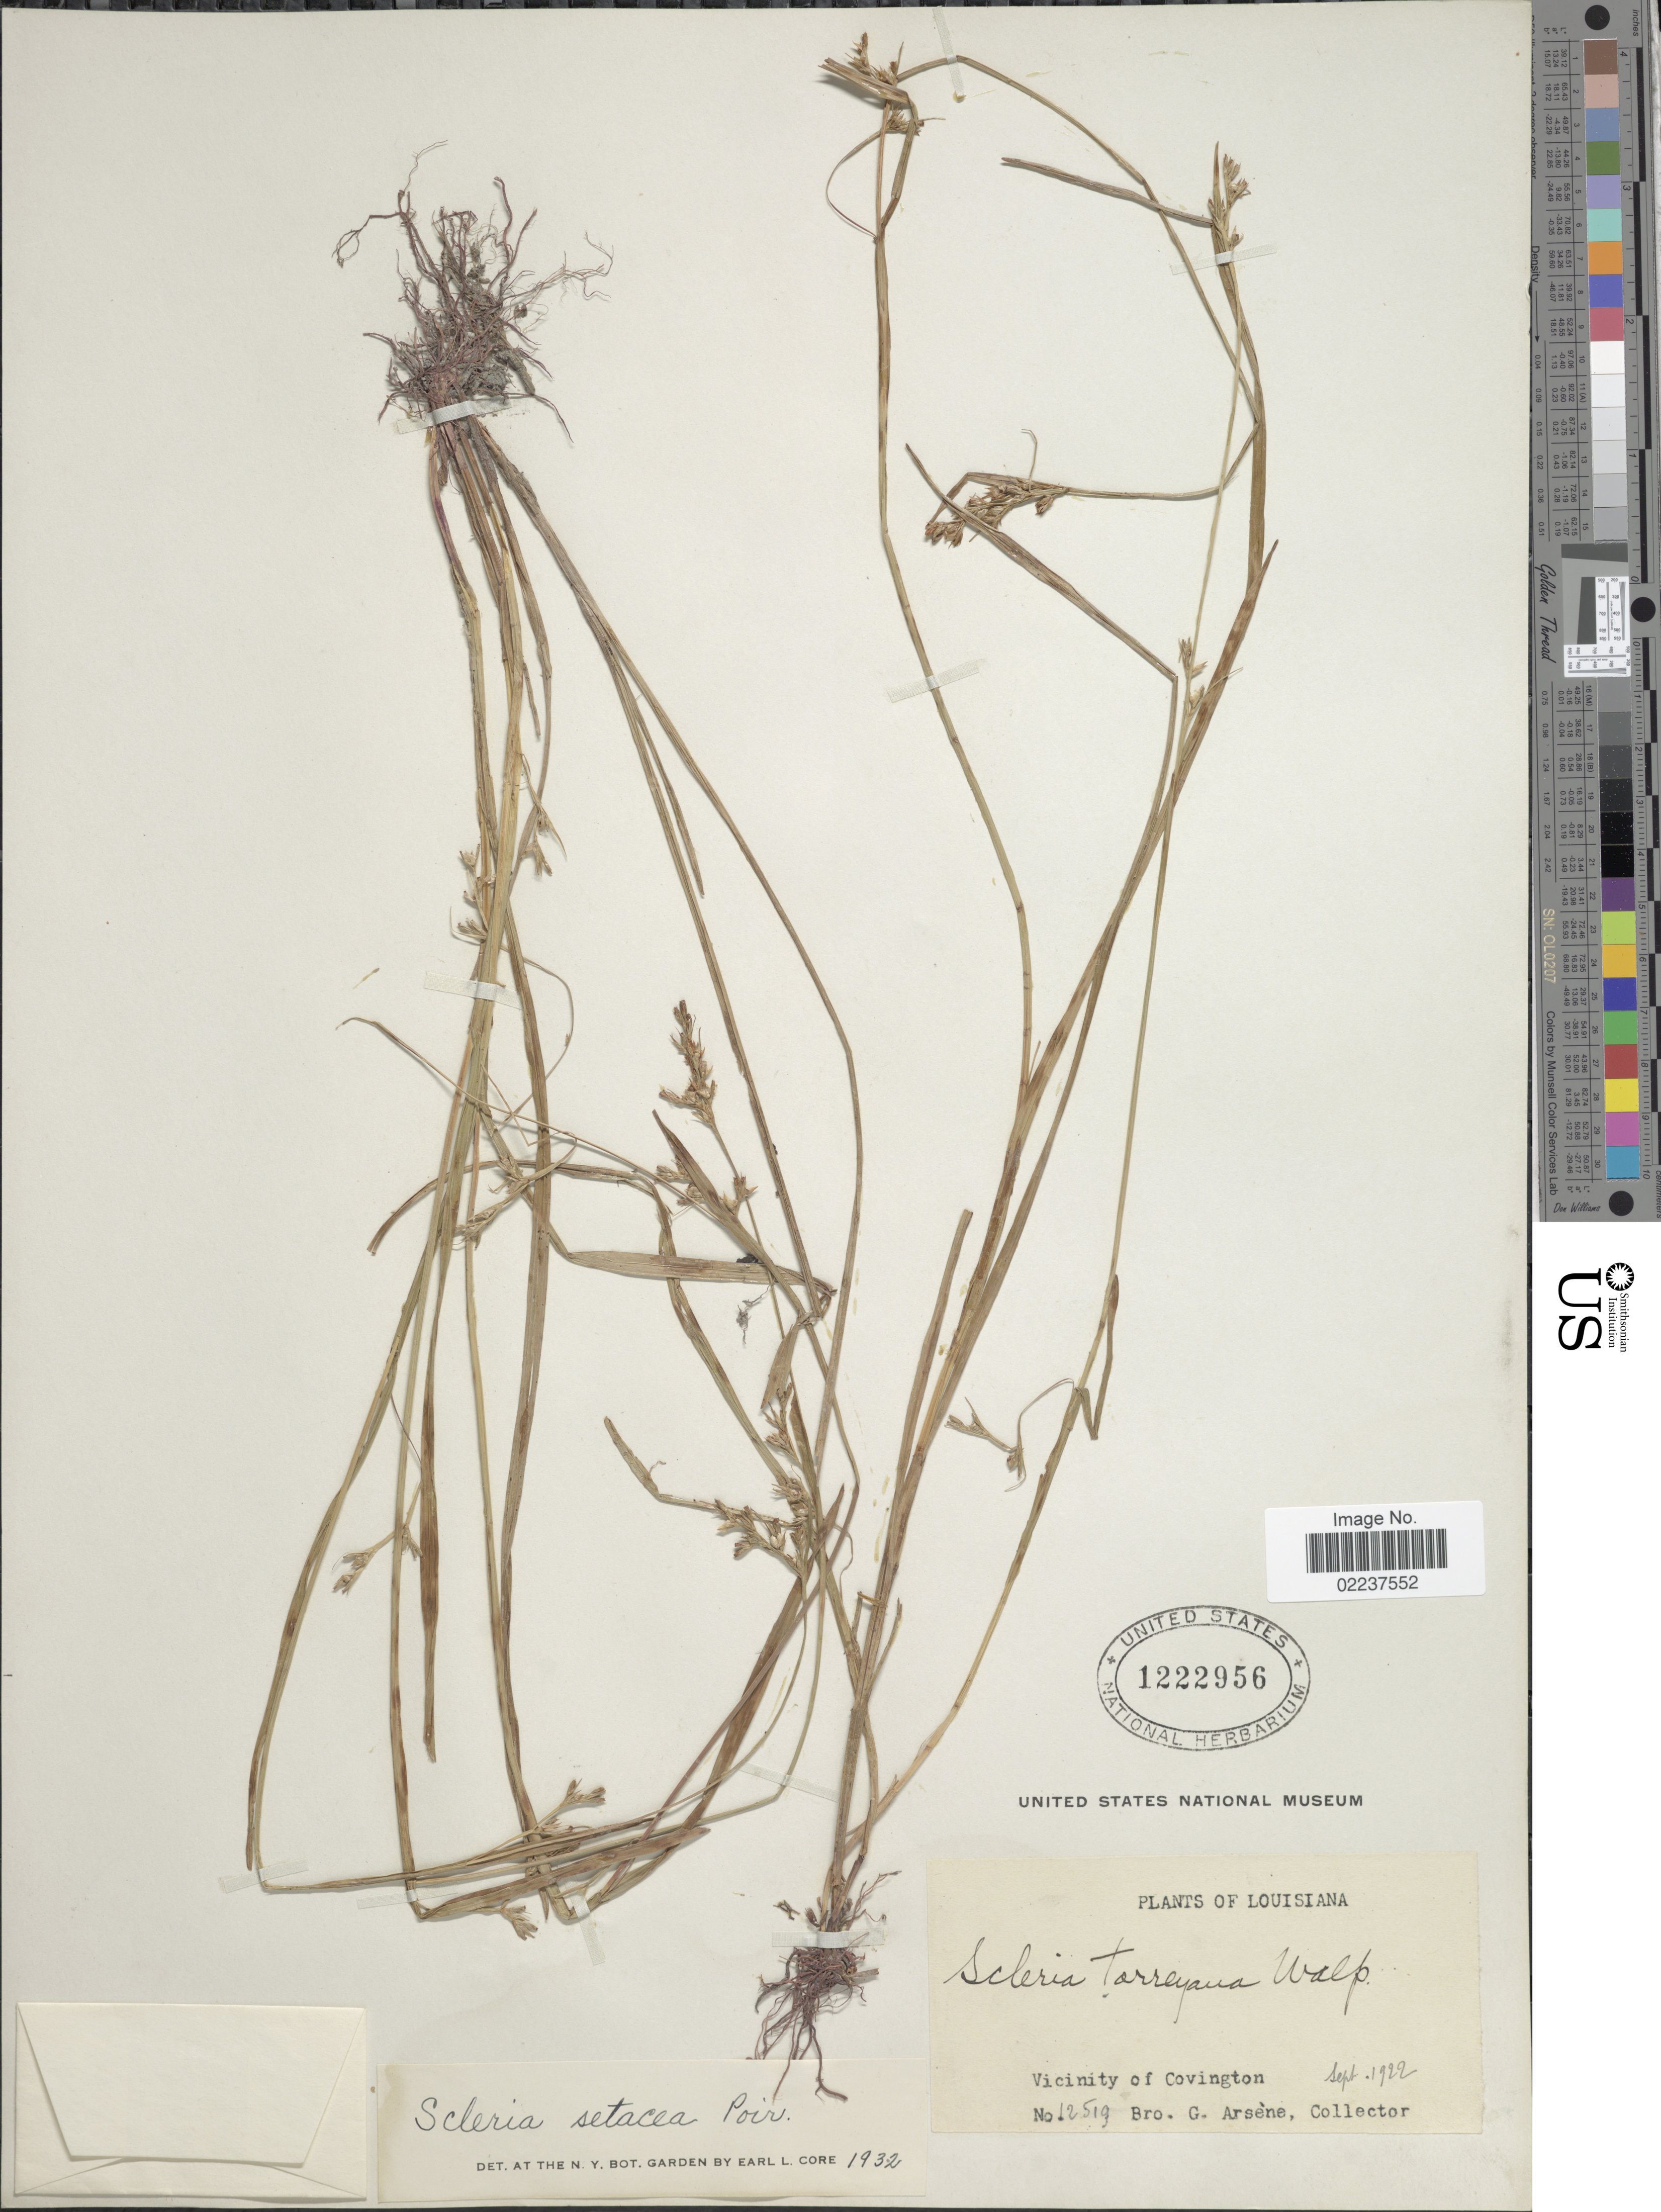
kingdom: Plantae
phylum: Tracheophyta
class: Liliopsida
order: Poales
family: Cyperaceae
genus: Scleria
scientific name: Scleria muehlenbergii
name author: Steud.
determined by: Strong, Mark T., (BOT), Smithsonian Institution - National Museum of Natural History (UNITED STATES)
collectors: Bro. G. Arsène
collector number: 12519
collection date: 1922-09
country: United States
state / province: Louisiana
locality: Vicinity of Covington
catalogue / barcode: US 1222956